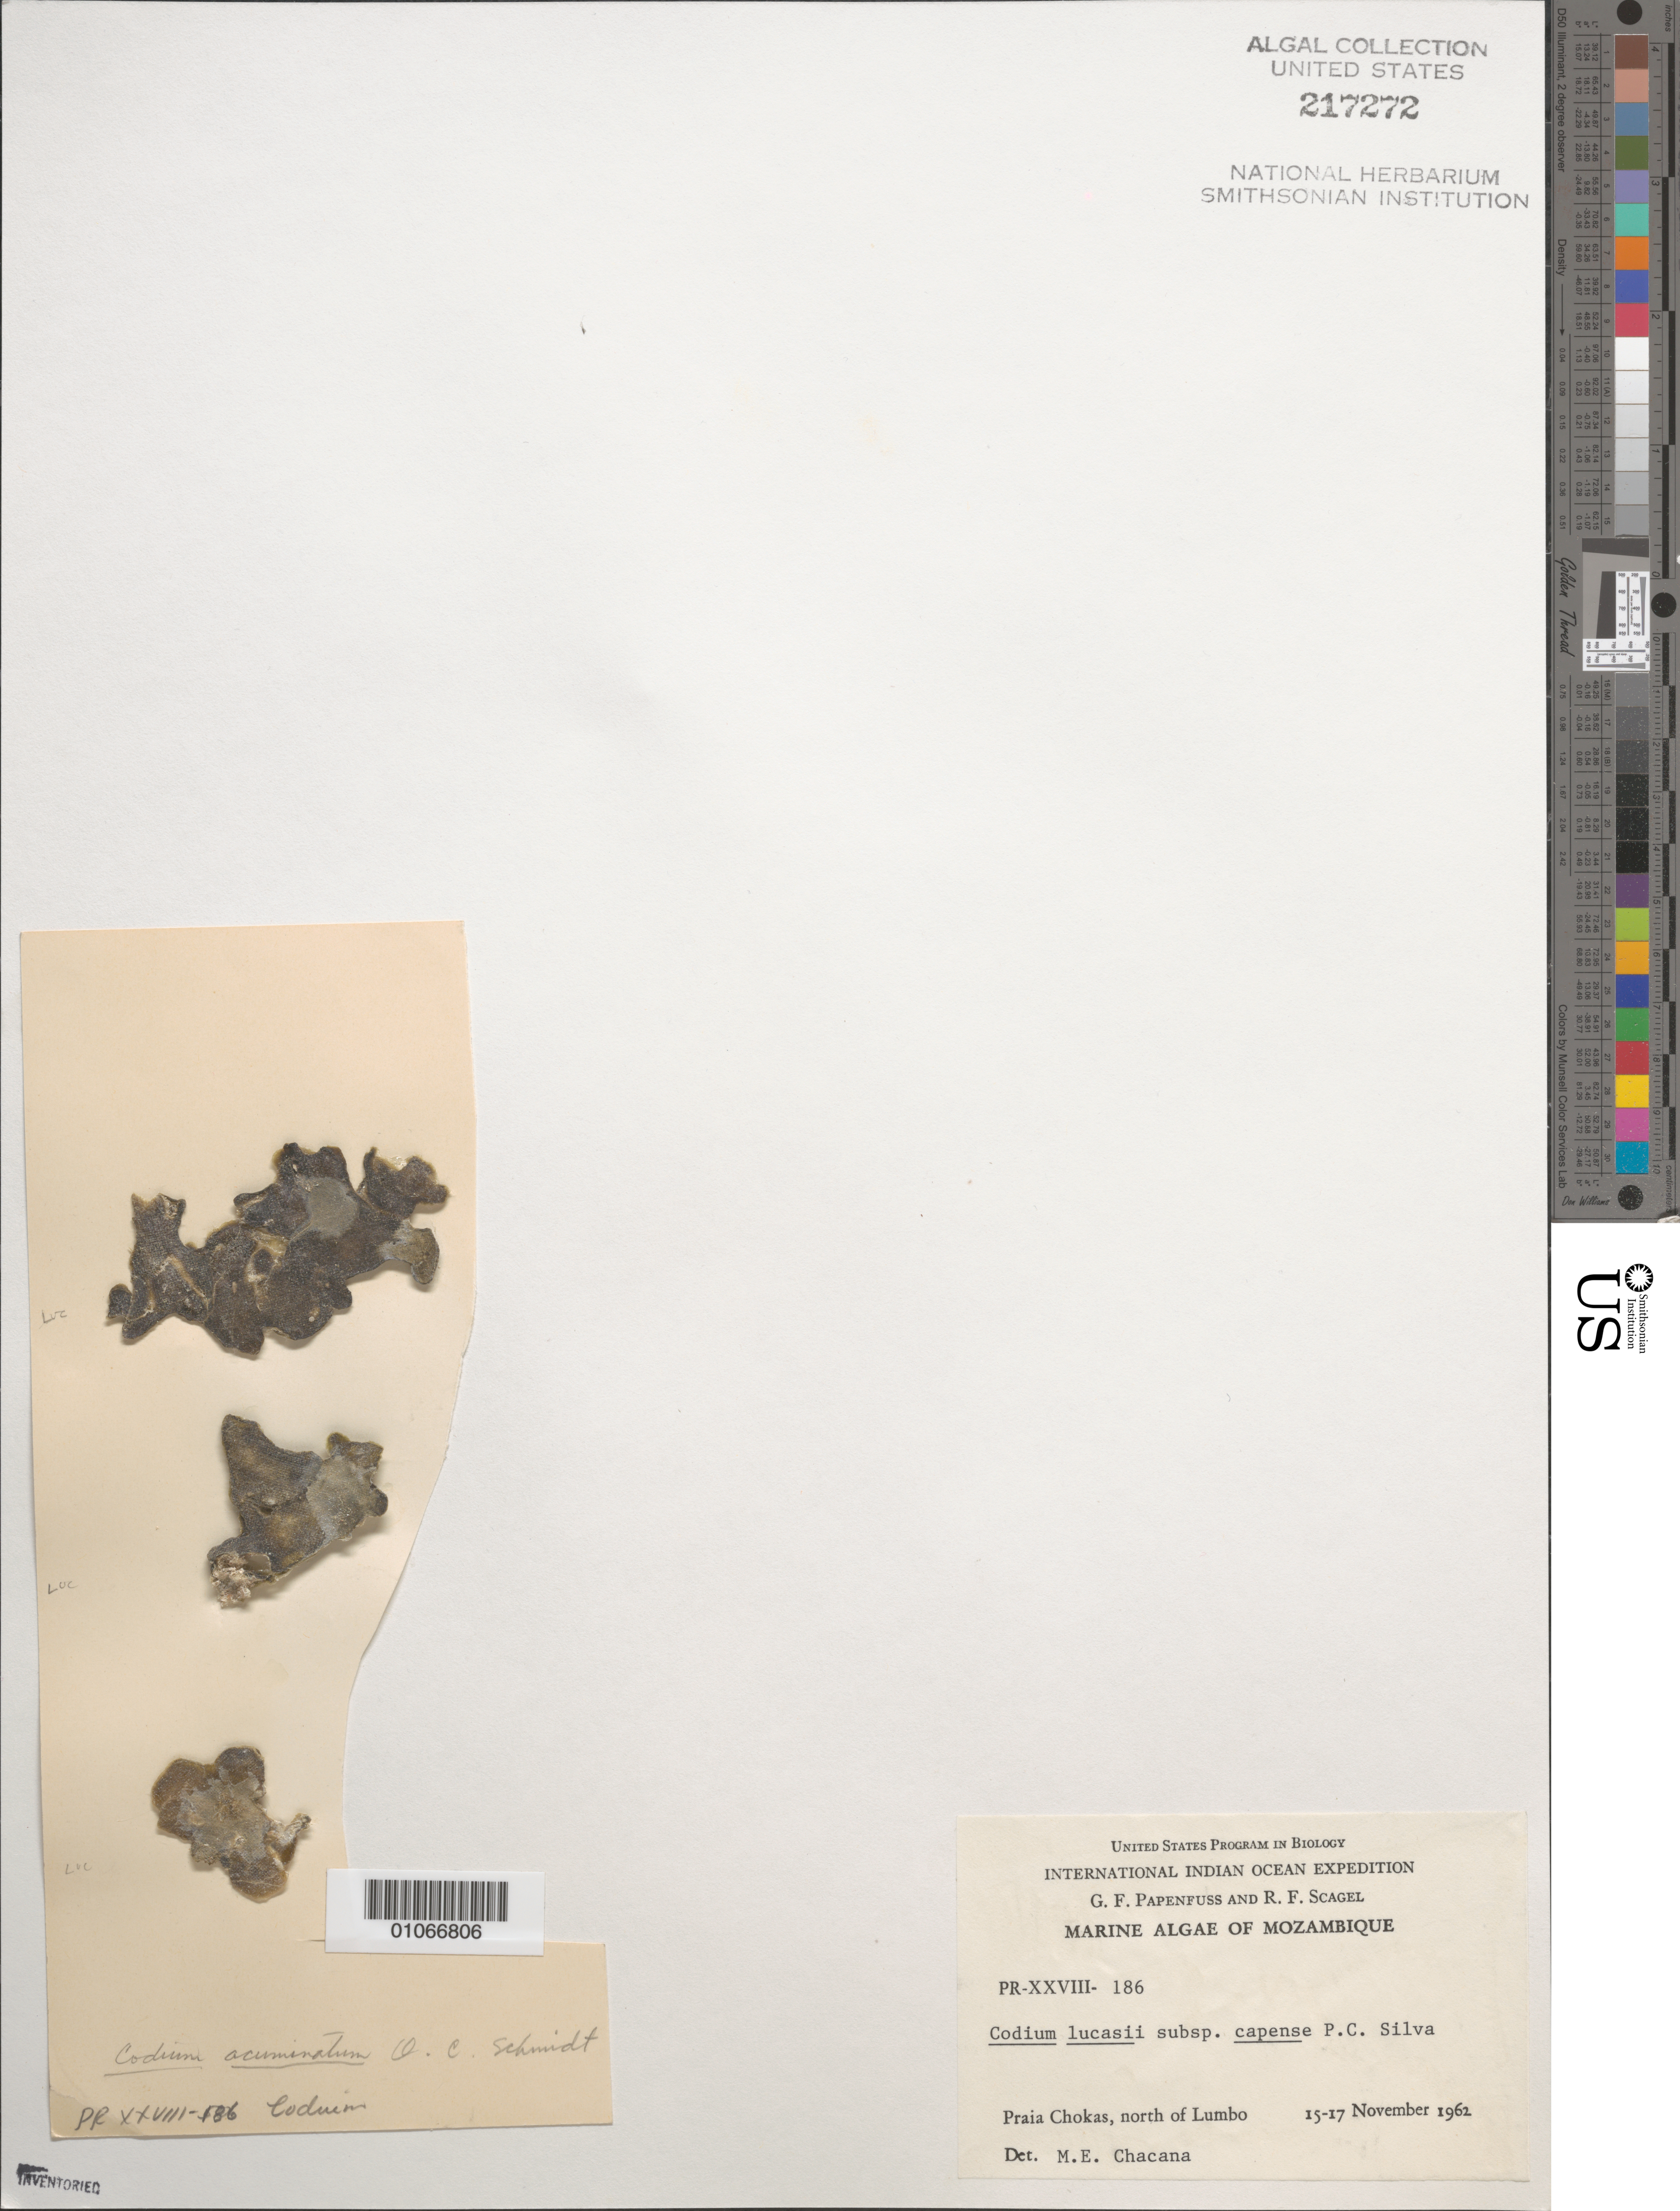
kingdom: Plantae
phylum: Chlorophyta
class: Ulvophyceae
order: Bryopsidales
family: Codiaceae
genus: Codium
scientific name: Codium lucasii subsp. capense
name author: P.C. Silva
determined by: Chacana, M. E.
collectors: G. Papenfuss & R. F. Scagel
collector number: PR-XXVIII-186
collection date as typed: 15 Nov 1962 to 17 Nov 1962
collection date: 1962-11-15/1962-11-17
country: Mozambique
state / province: Nampula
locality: Praia Chokas, north of Lumbo, Ilha District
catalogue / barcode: US 217272